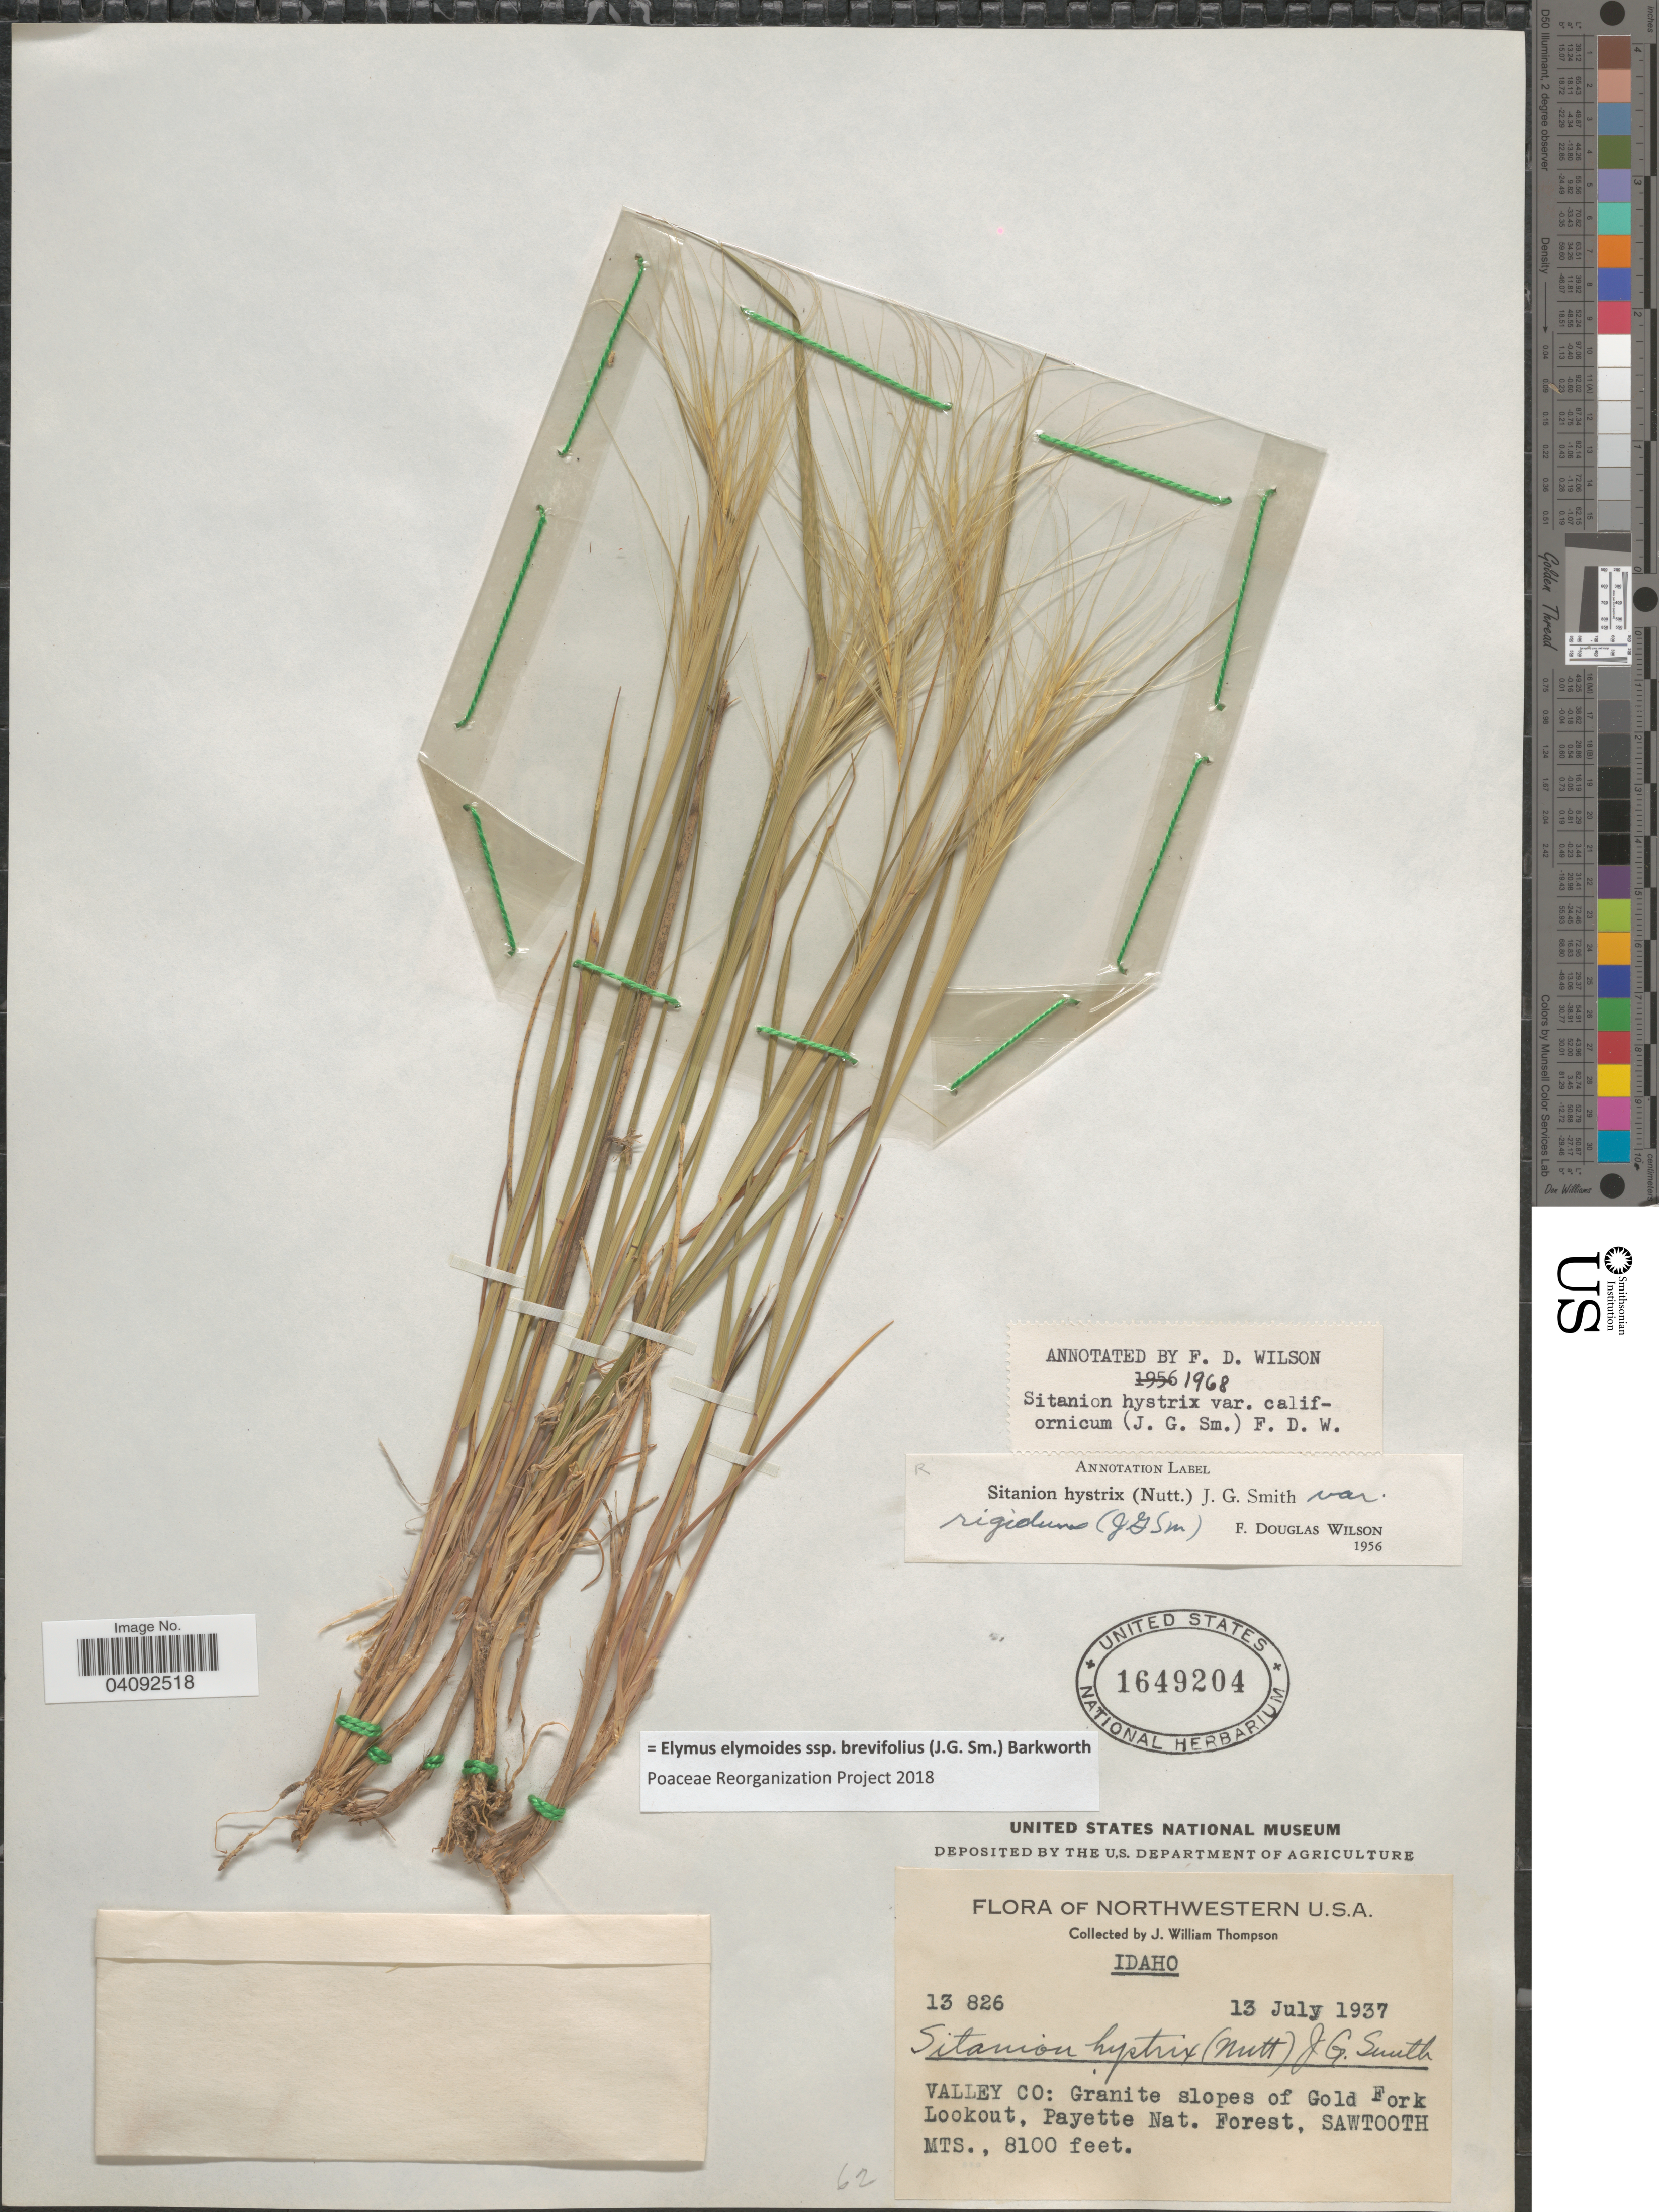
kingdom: Plantae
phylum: Tracheophyta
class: Liliopsida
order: Poales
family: Poaceae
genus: Elymus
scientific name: Elymus elymoides subsp. hordeoides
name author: (Suksd.) Barkworth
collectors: J. W. Thompson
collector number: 13826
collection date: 1937-07-13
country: United States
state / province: Idaho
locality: Northwestern U.S.A. Valley Co: Granite slopes of Gold Fork Lookout, Payette Nat. Forest, Sawtooth Mts.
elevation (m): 2469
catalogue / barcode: US 1649204